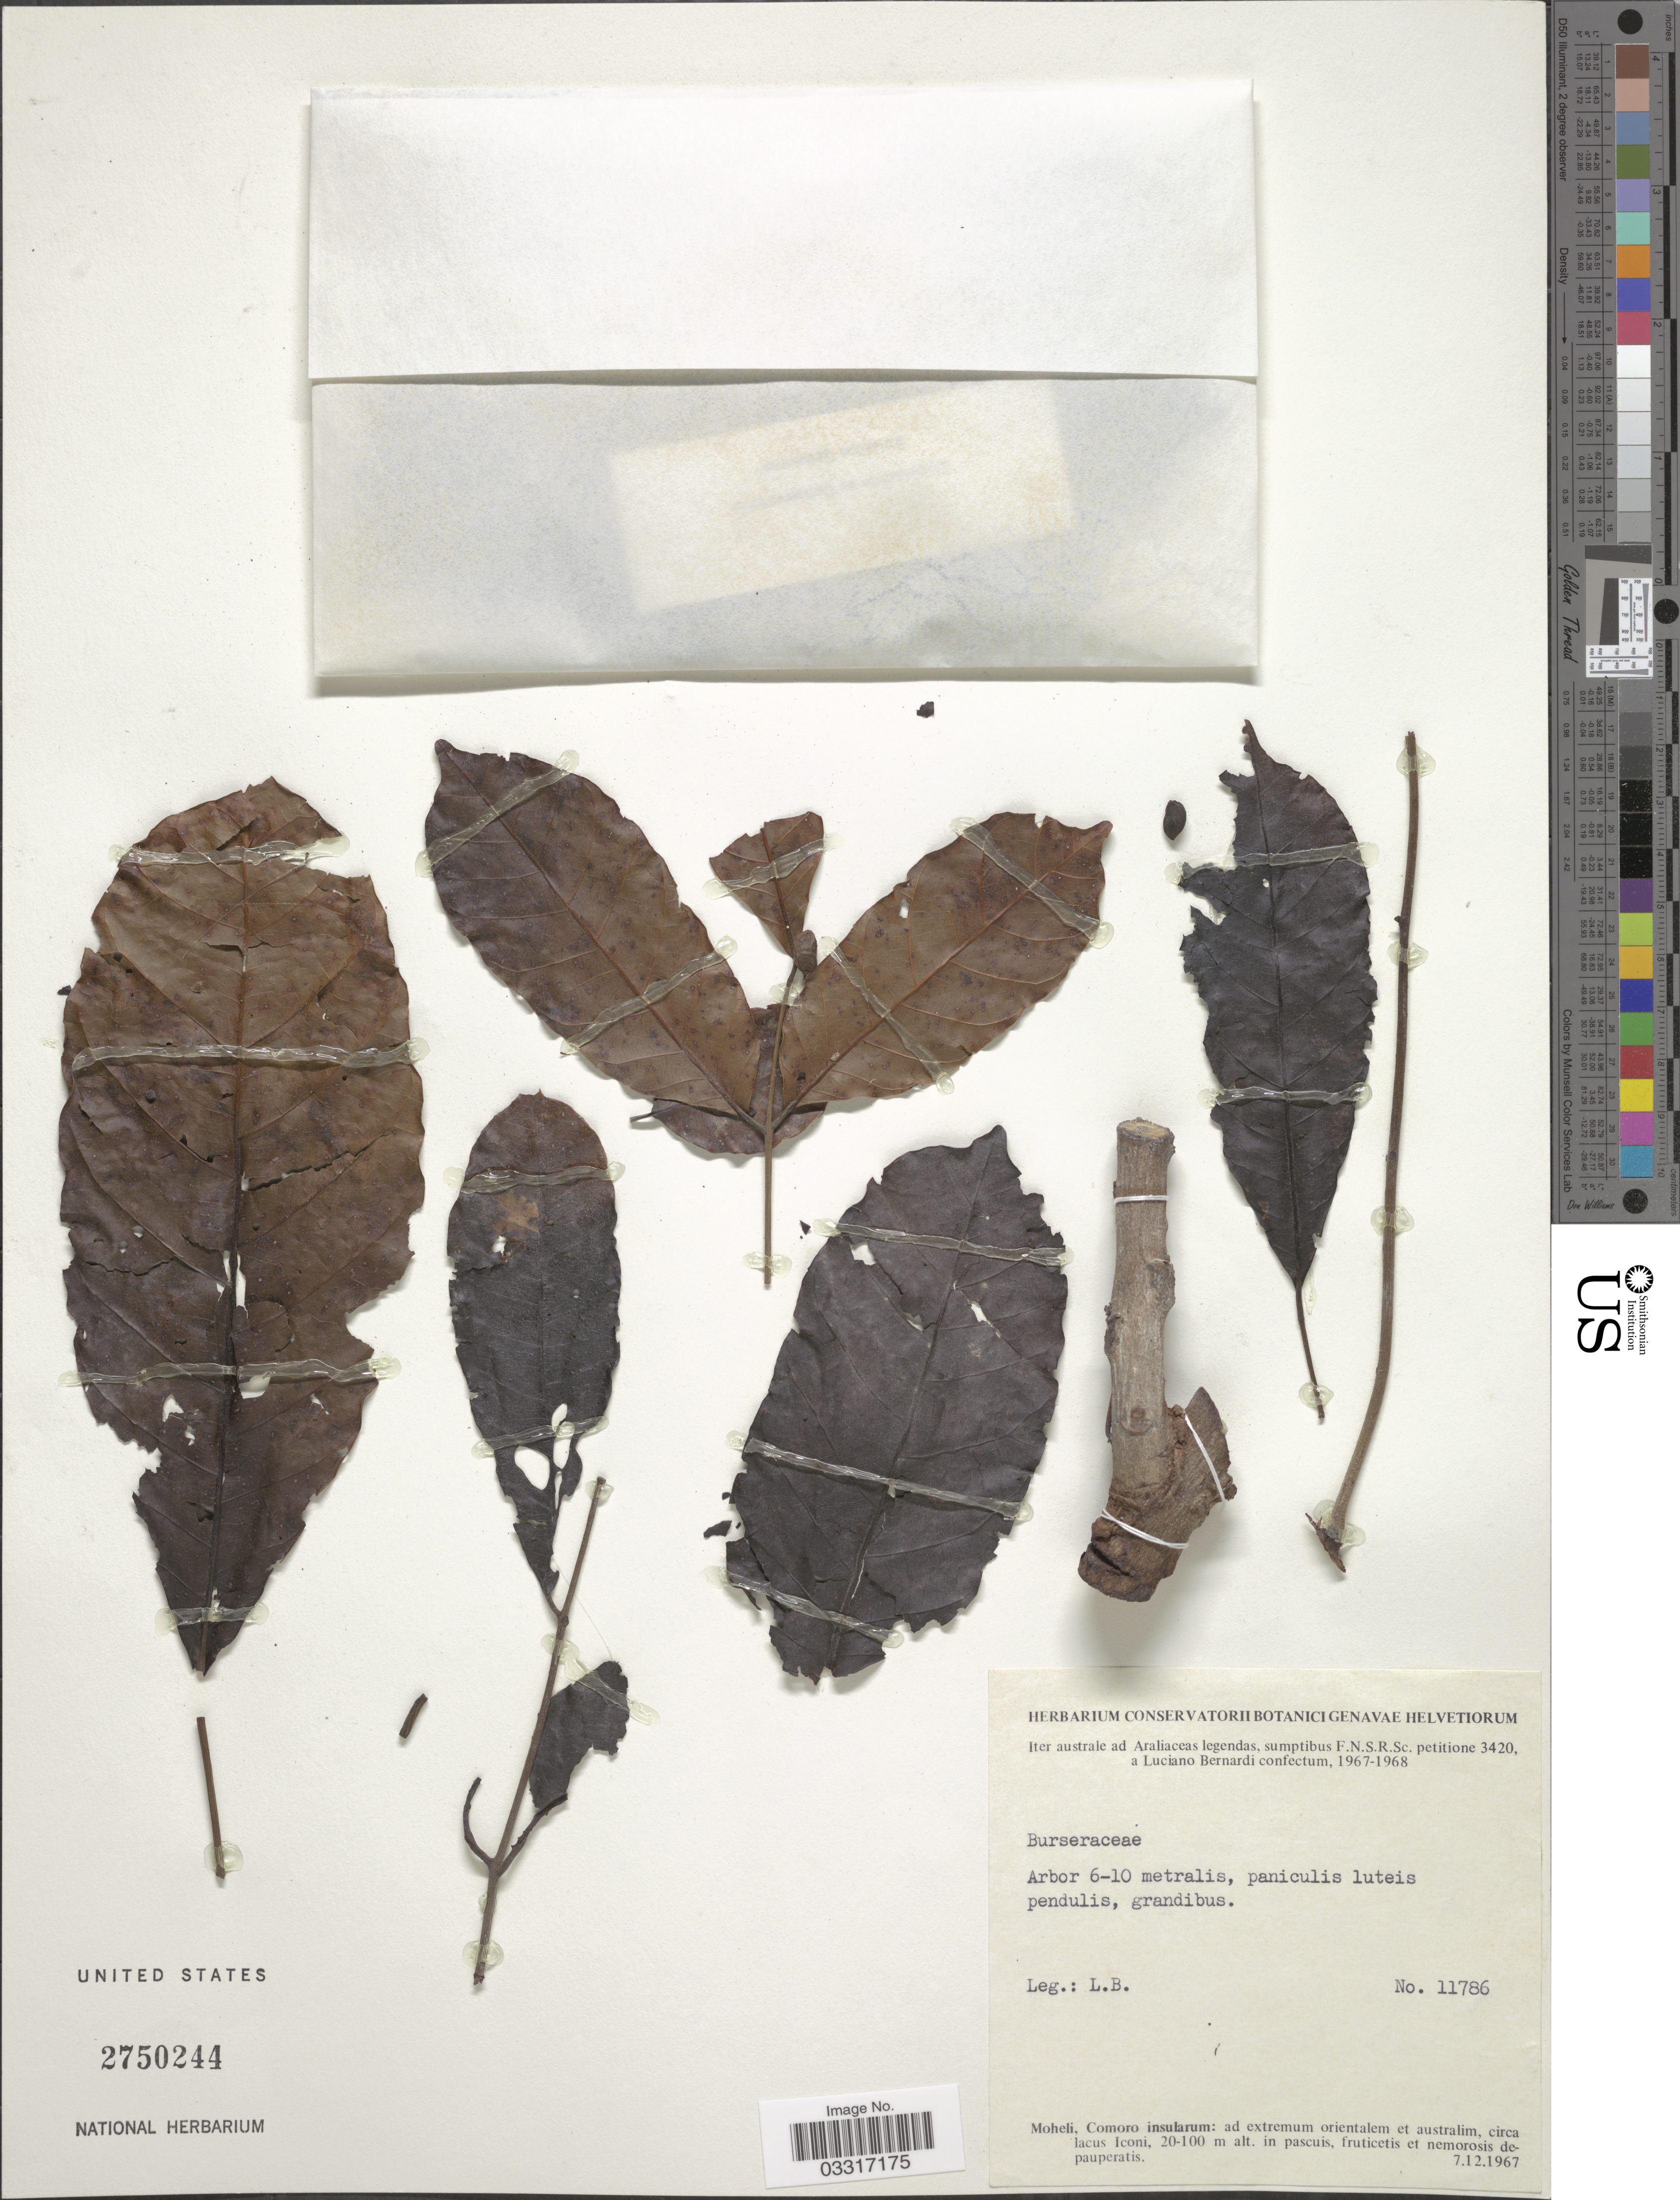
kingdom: Plantae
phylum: Tracheophyta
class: Magnoliopsida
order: Sapindales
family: Burseraceae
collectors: L. Bernardi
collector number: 11786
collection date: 1967-12-07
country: Comoros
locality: Moheli, Comoro insularum: ad extremum orientalem et australim, circa lacus Iconi.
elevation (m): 20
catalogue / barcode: US 2750244